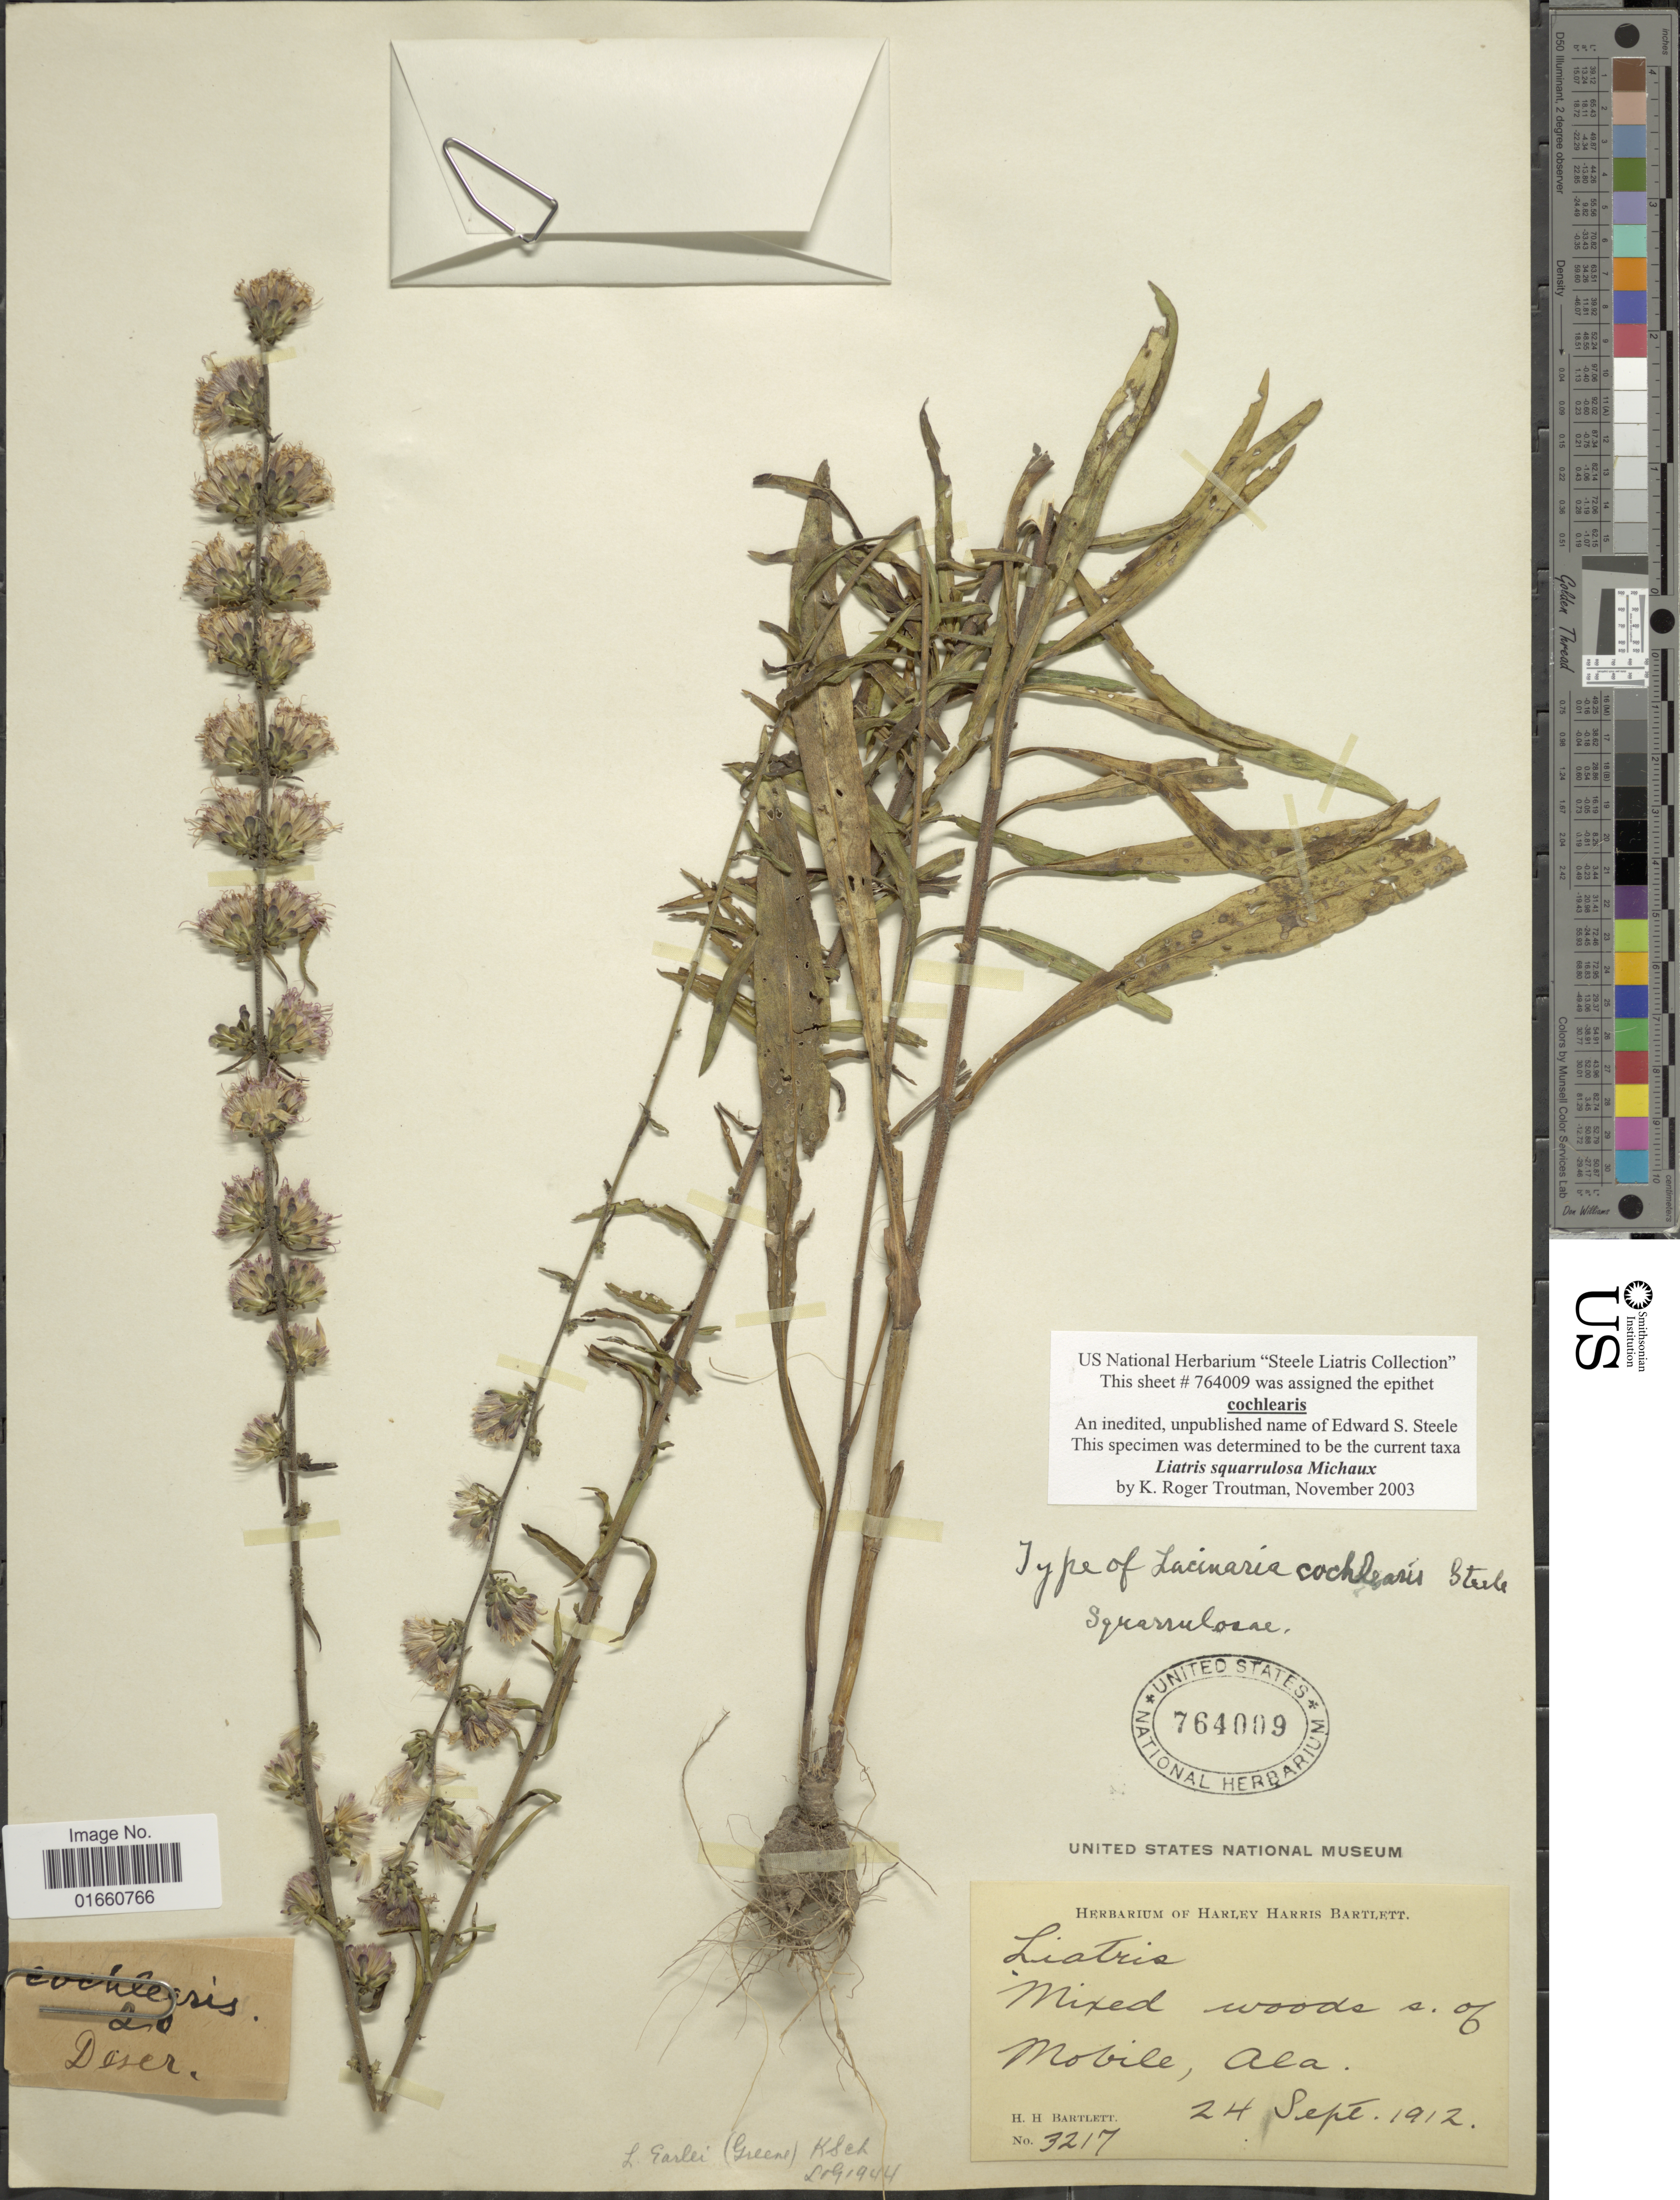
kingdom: Plantae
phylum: Tracheophyta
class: Magnoliopsida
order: Asterales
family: Asteraceae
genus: Liatris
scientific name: Liatris squarrulosa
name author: Michx.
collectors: H. H. Bartlett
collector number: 3217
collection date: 1912-09-24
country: United States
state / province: Alabama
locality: Mixed woods s of Mobile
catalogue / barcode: US 764009